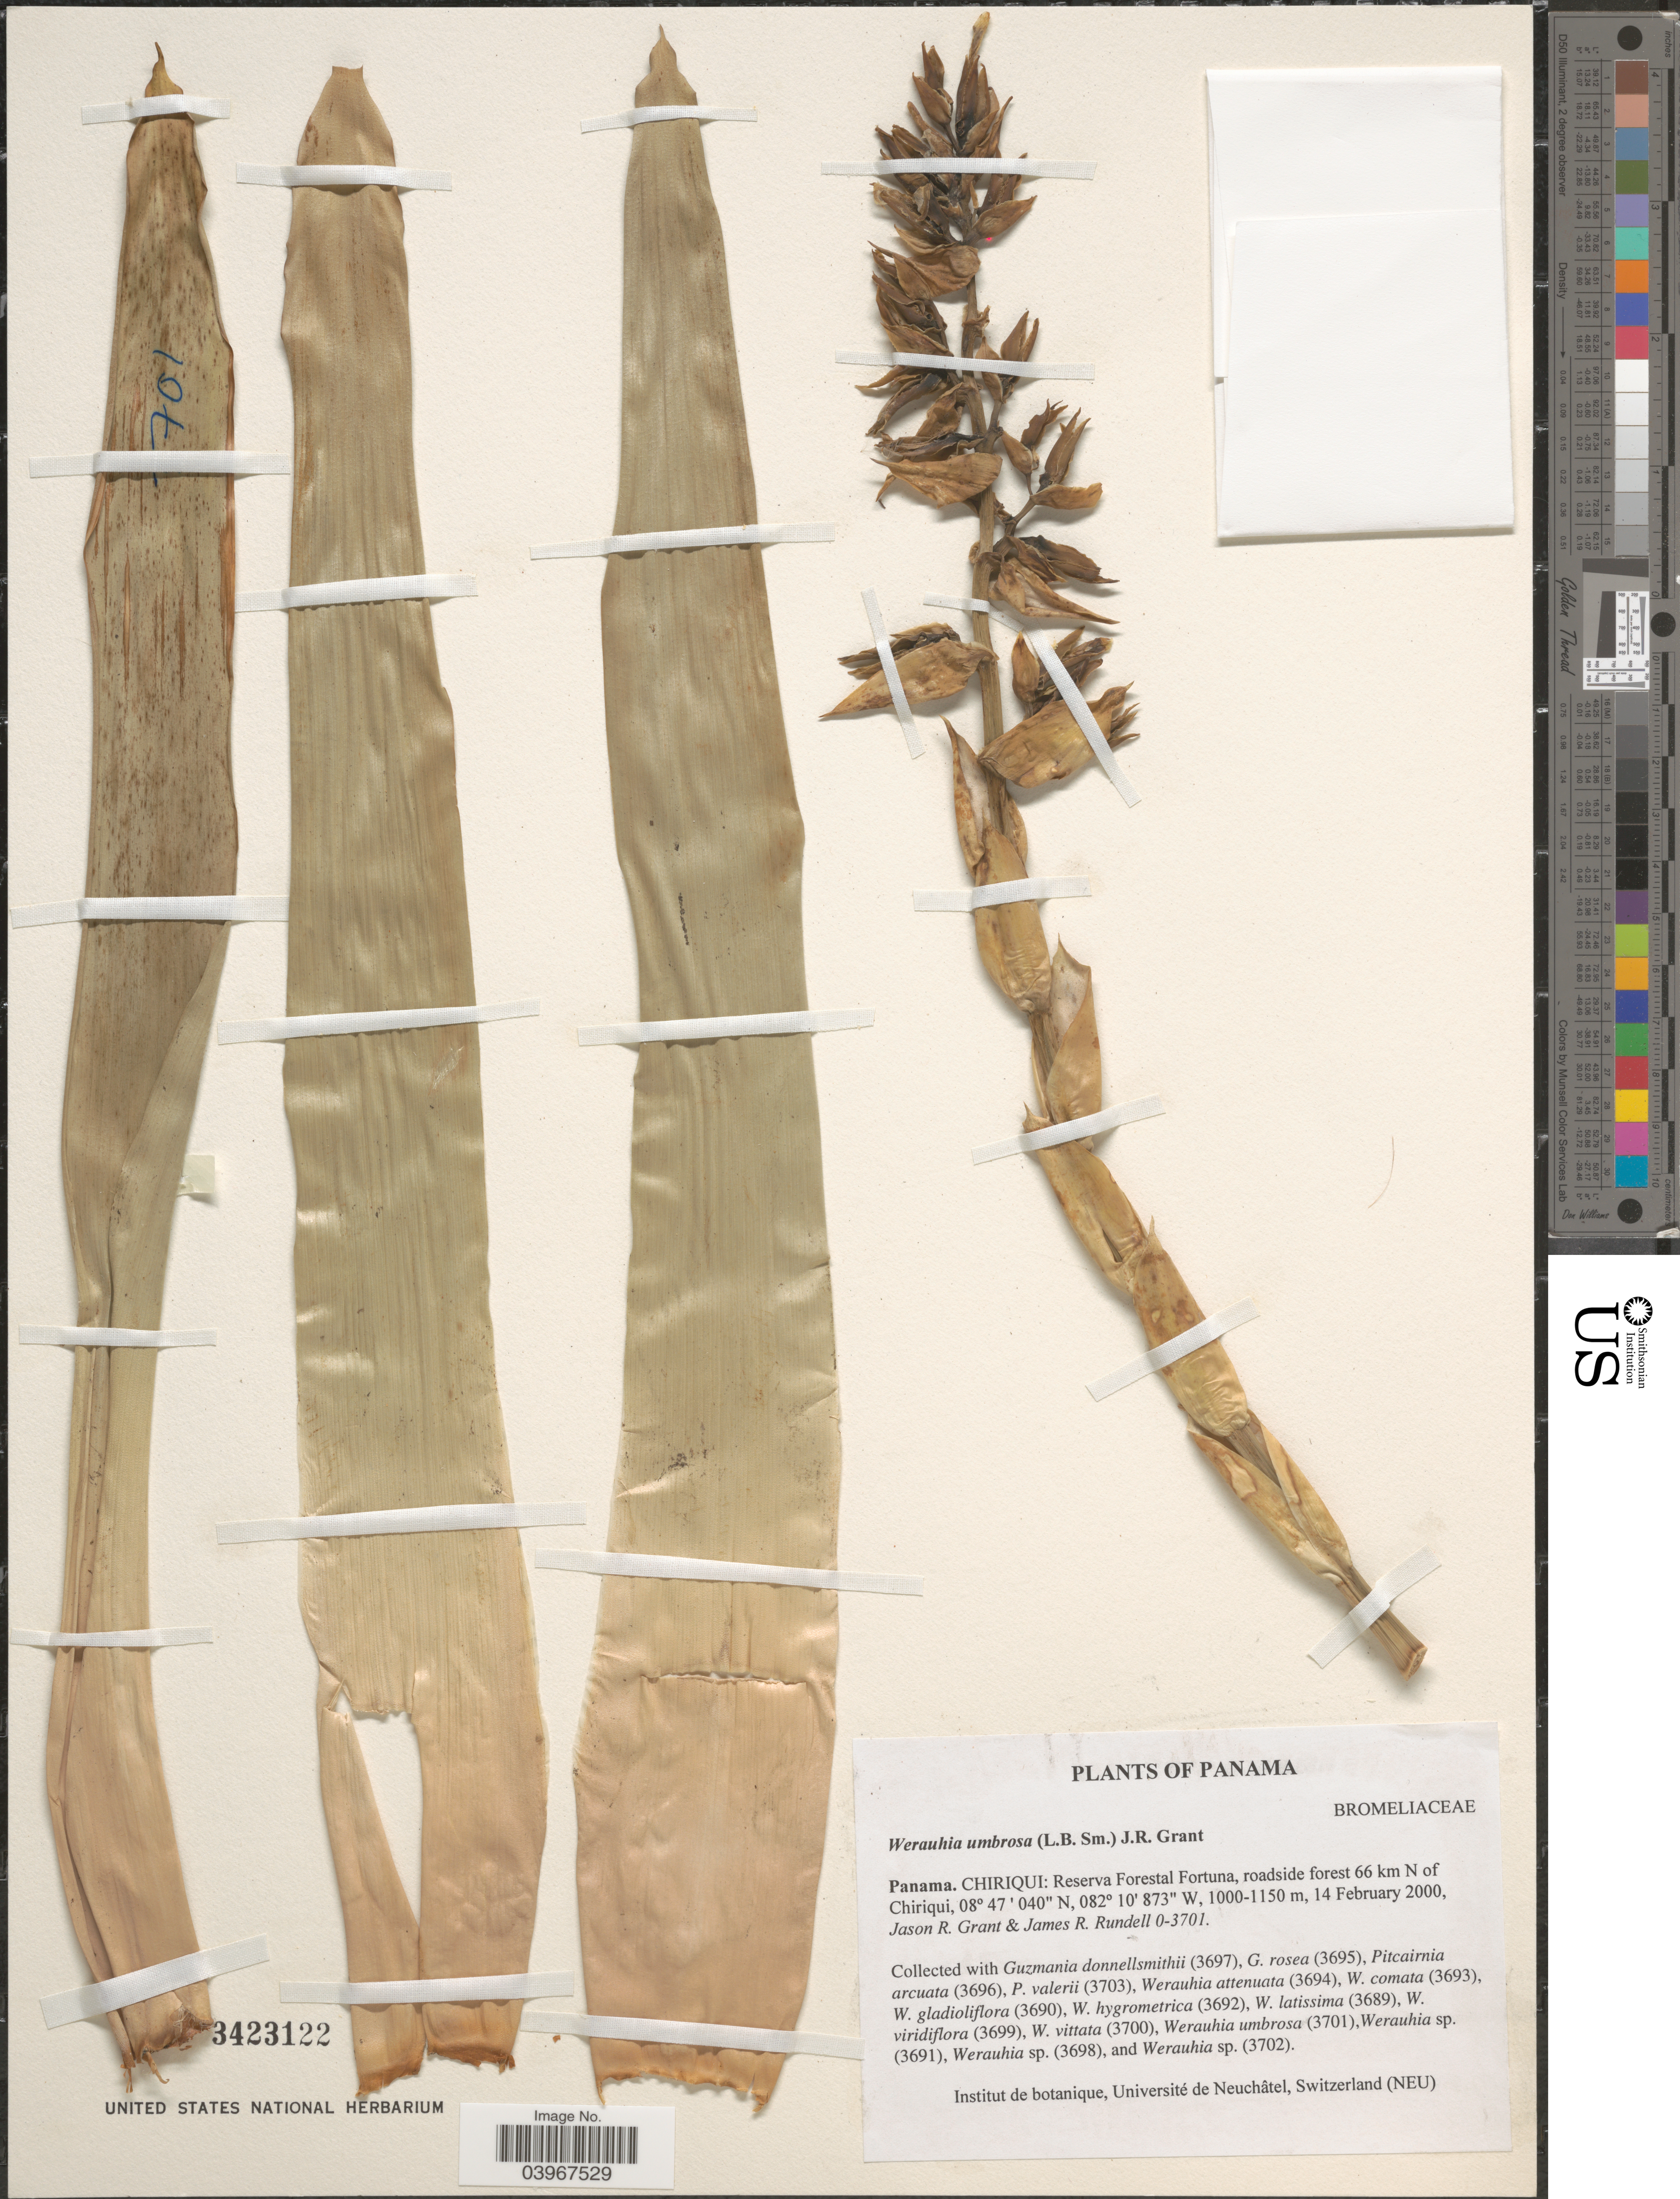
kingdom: Plantae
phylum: Tracheophyta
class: Liliopsida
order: Poales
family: Bromeliaceae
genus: Werauhia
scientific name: Werauhia umbrosa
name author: (L.B. Sm.) J.R. Grant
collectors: J. R. Grant & J. R. Rundell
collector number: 0-3701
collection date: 2000-02-14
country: Panama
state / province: Chiriqui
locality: Reserva Forestal Fortuna, roadside forest 66 km N of Chiriqui.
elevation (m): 1000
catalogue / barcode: US 3423122